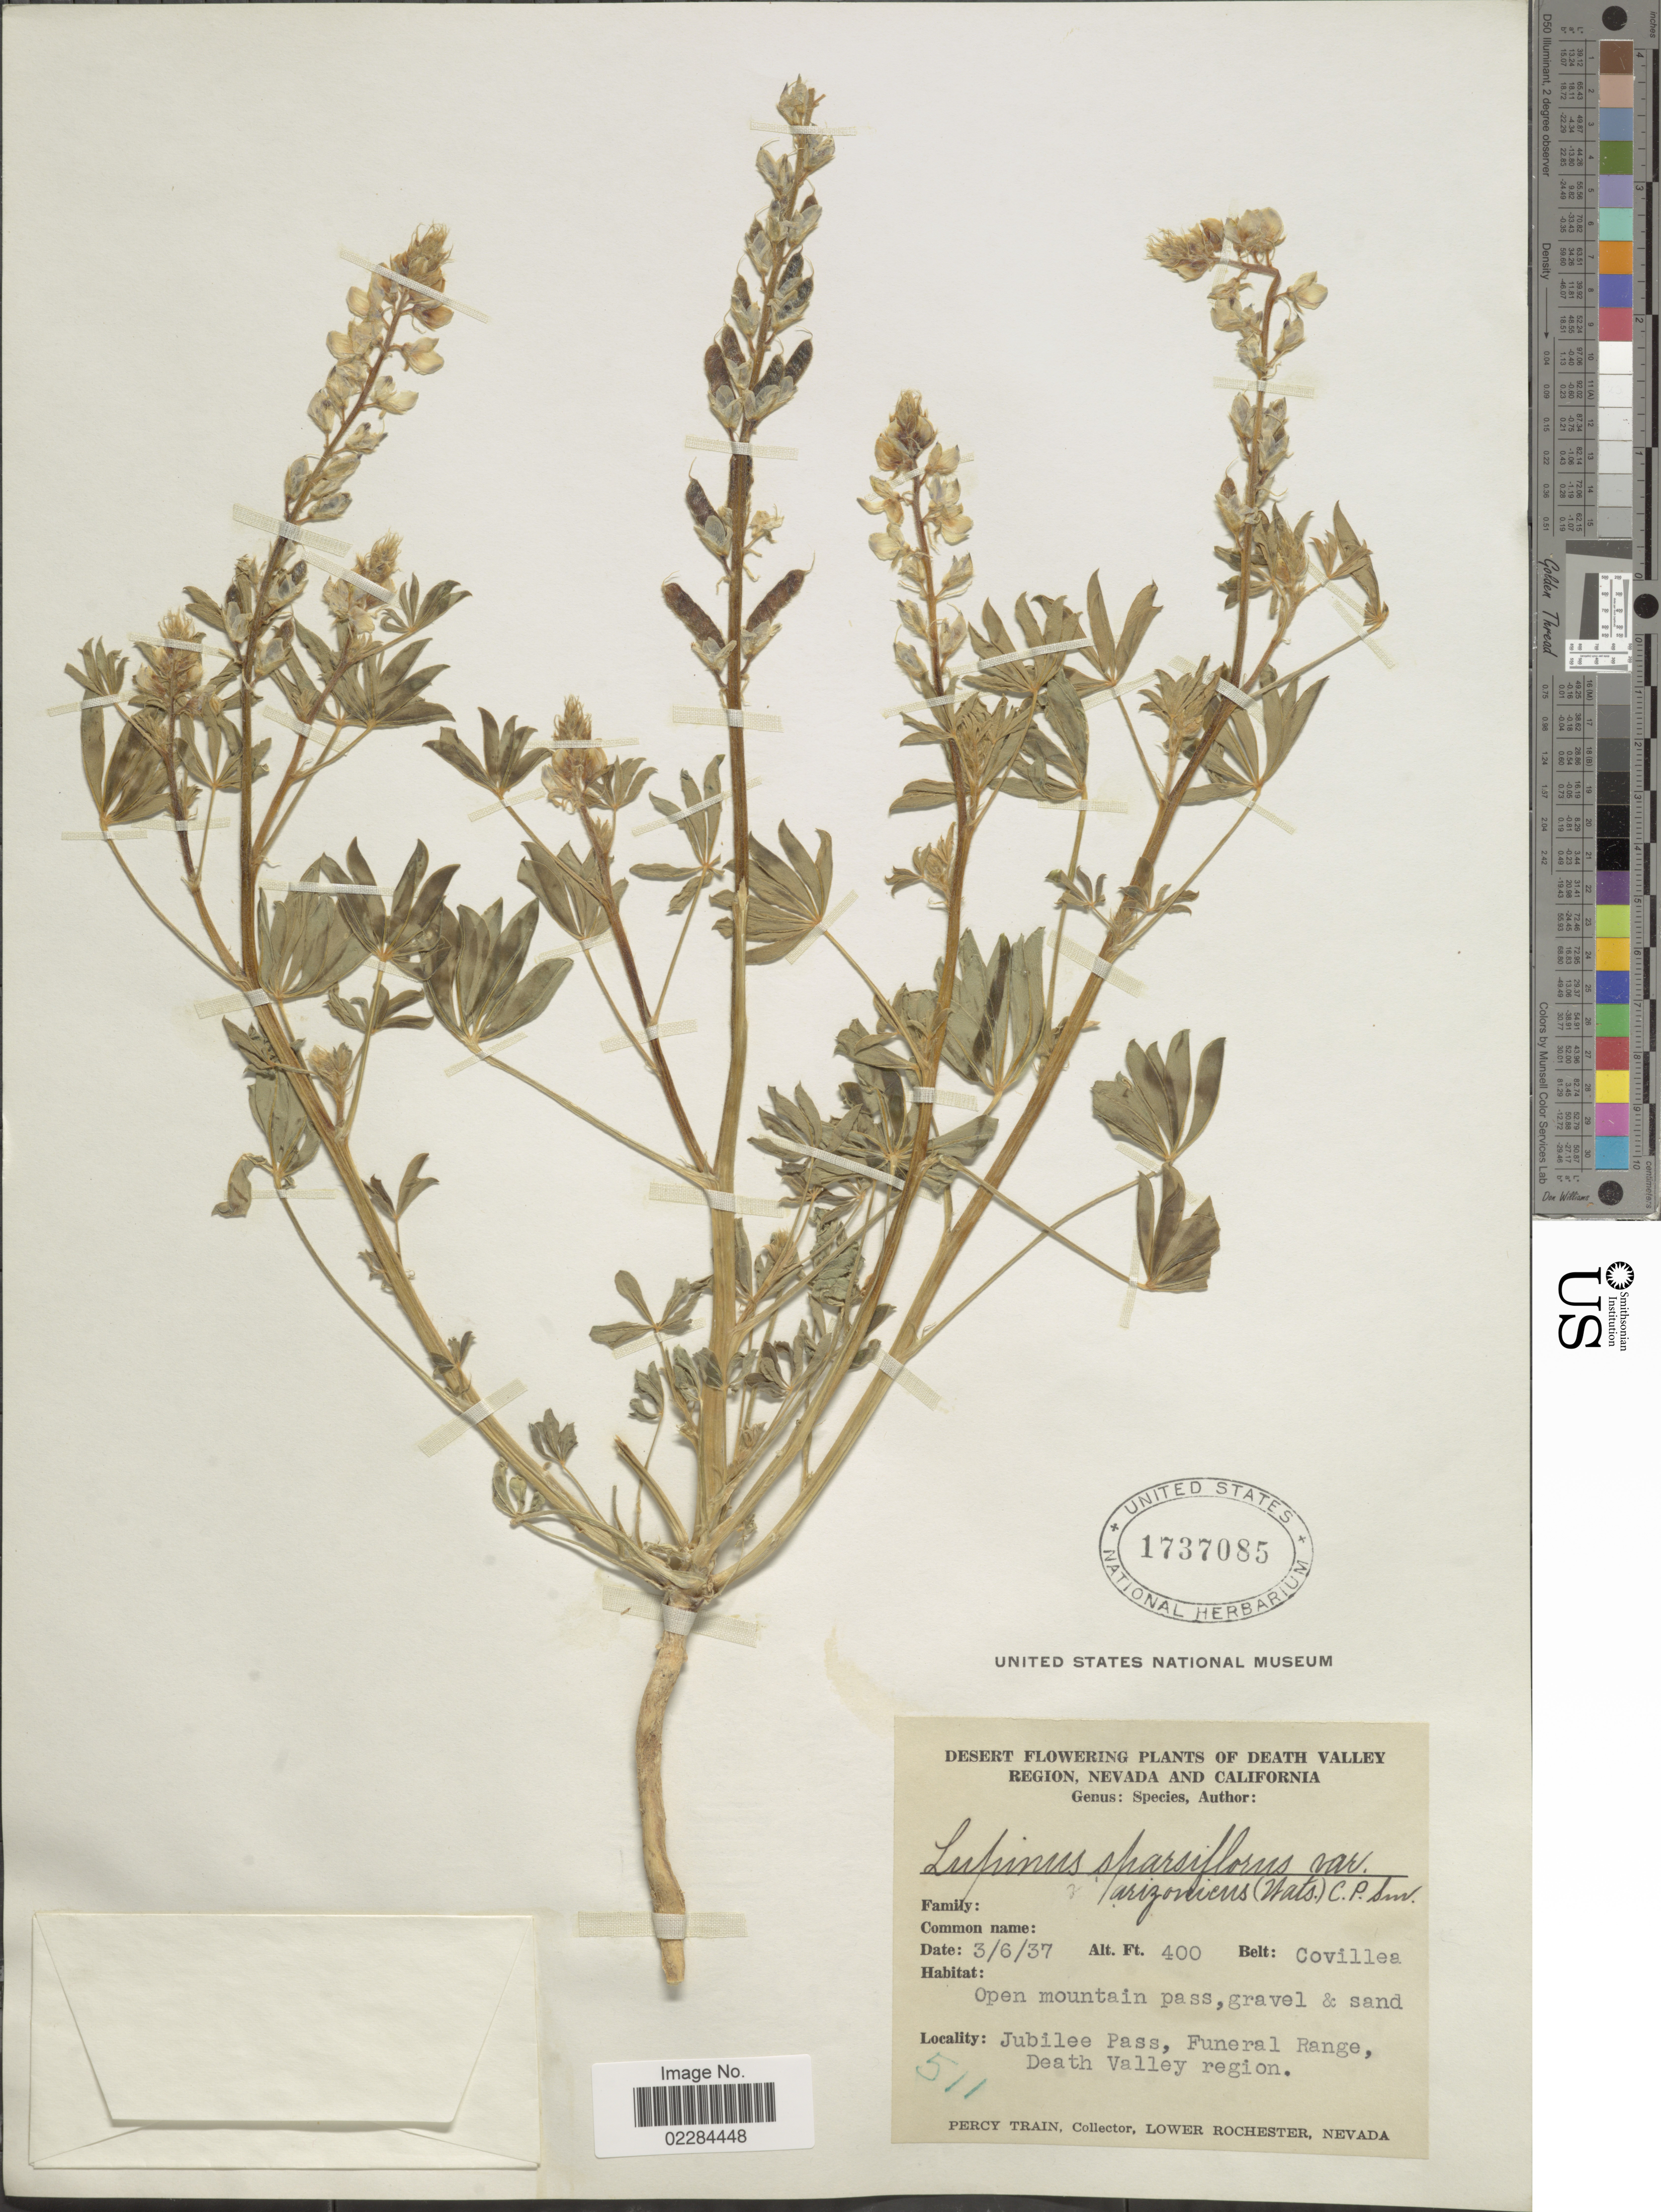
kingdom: Plantae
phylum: Tracheophyta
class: Magnoliopsida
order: Fabales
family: Fabaceae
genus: Lupinus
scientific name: Lupinus arizonicus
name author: (S. Watson) S. Watson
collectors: P. Train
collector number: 511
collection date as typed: Transcribed d/m/y: 6/3/37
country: United States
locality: Death Valley Region, Nevada and California. Jubilee Pass, Funeral Range.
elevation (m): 122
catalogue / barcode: US 1737085